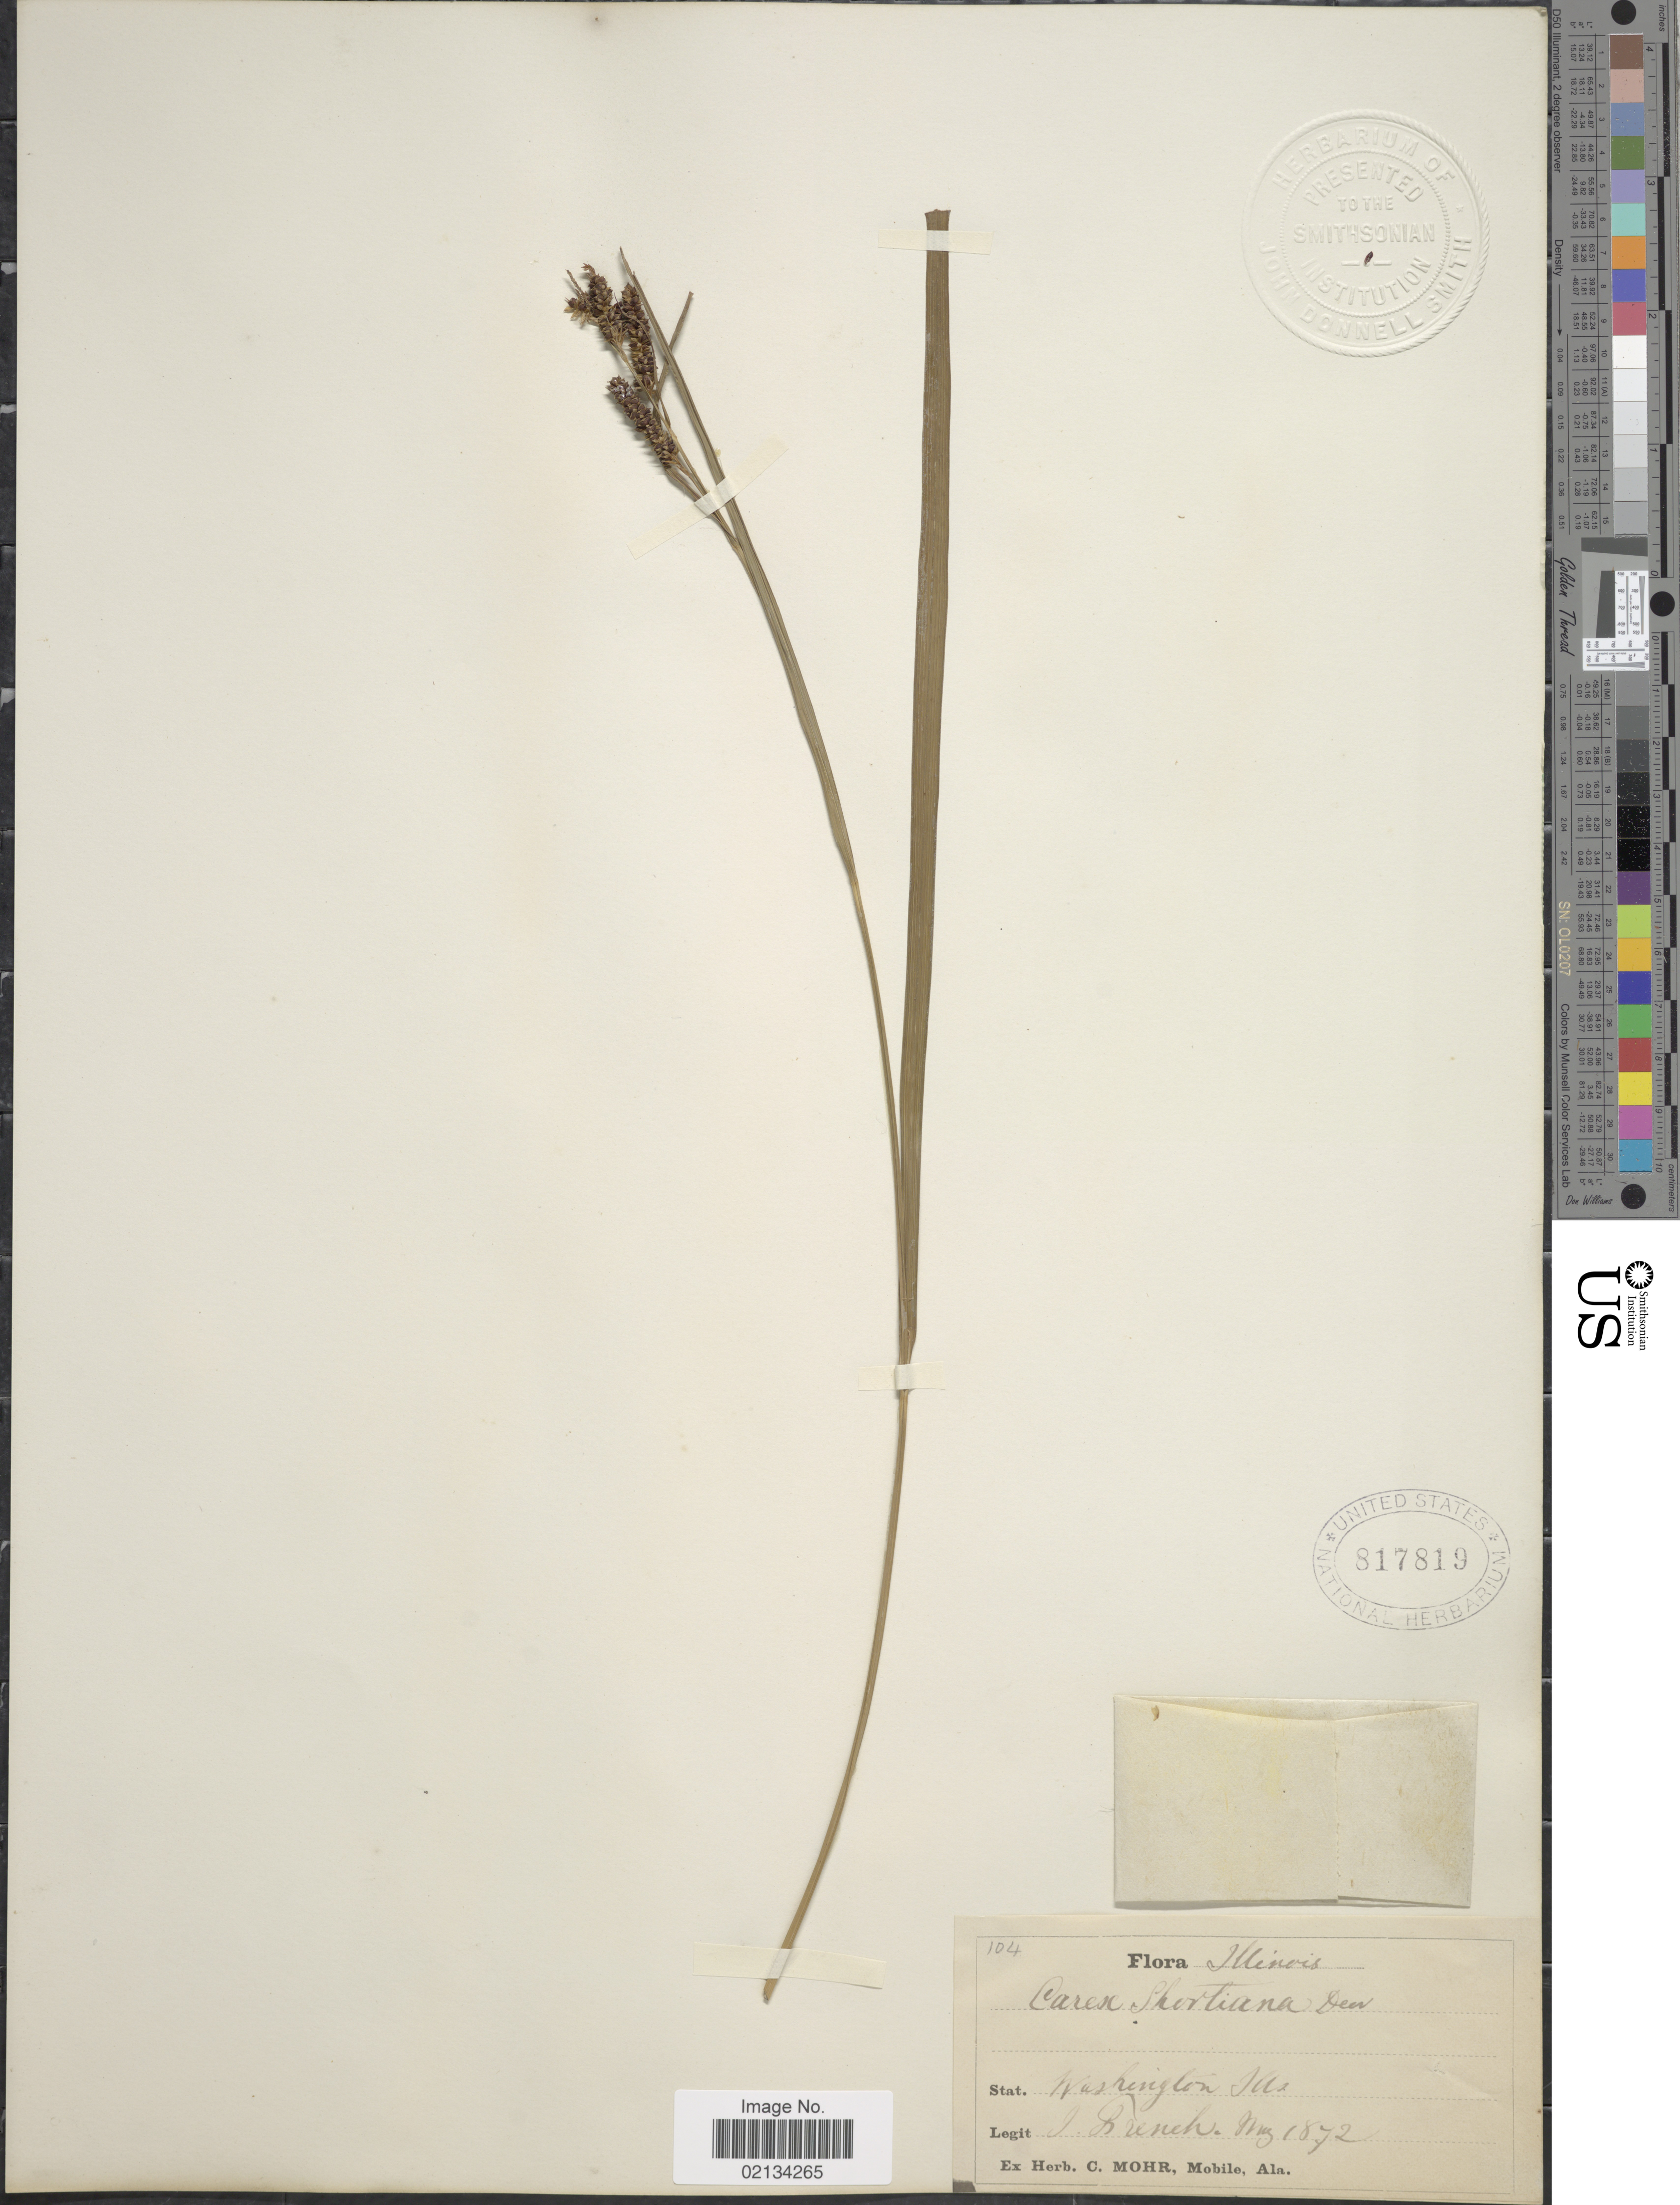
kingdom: Plantae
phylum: Tracheophyta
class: Liliopsida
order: Poales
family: Cyperaceae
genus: Carex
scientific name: Carex shortiana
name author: Dewey & Torr.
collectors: J. French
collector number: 104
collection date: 1872-05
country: United States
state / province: Illinois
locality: Washington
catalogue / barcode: US 817819